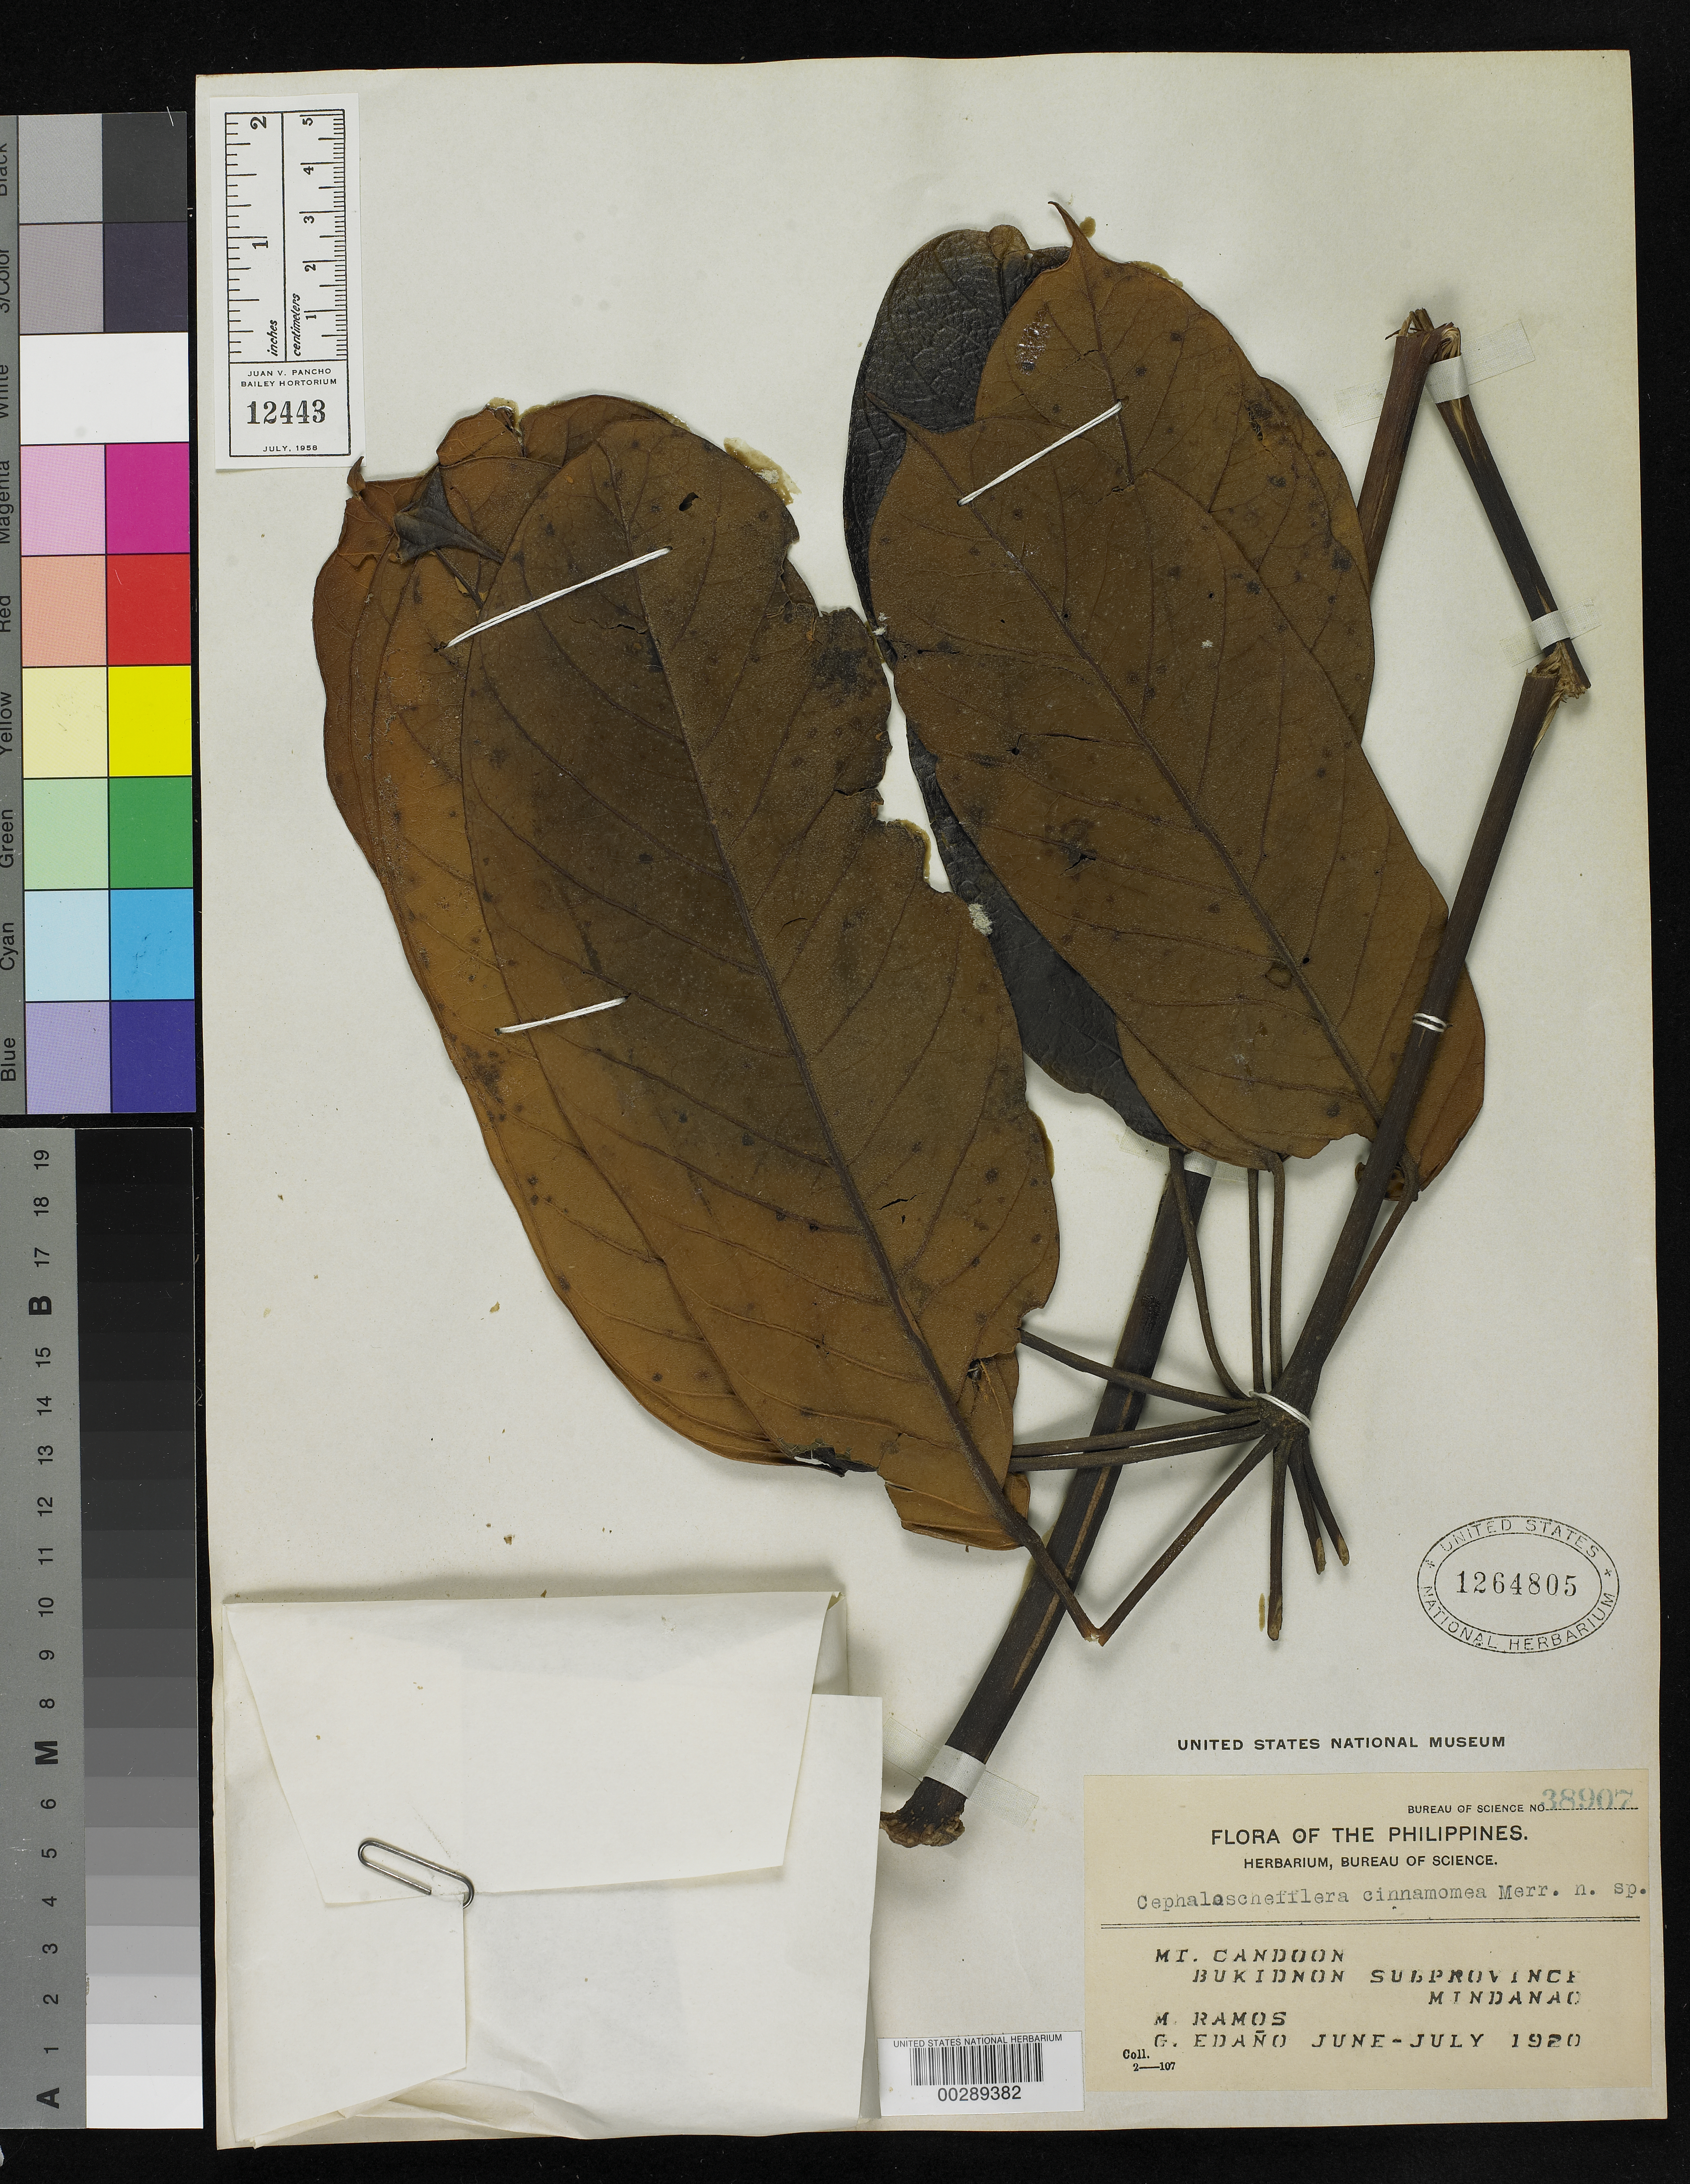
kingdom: Plantae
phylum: Tracheophyta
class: Magnoliopsida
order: Apiales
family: Araliaceae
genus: Schefflera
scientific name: Schefflera cinnamomea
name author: Merr.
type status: Isotype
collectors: M. Ramos & G. E. Edaño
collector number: Bur. Sci. 38907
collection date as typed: Jun 1920 to -- Jul 1926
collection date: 1920-06/1926-07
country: Philippines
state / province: Northern Mindanao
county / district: Bukidnon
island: Mindanao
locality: Mt. Candoon.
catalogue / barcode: US 1264805